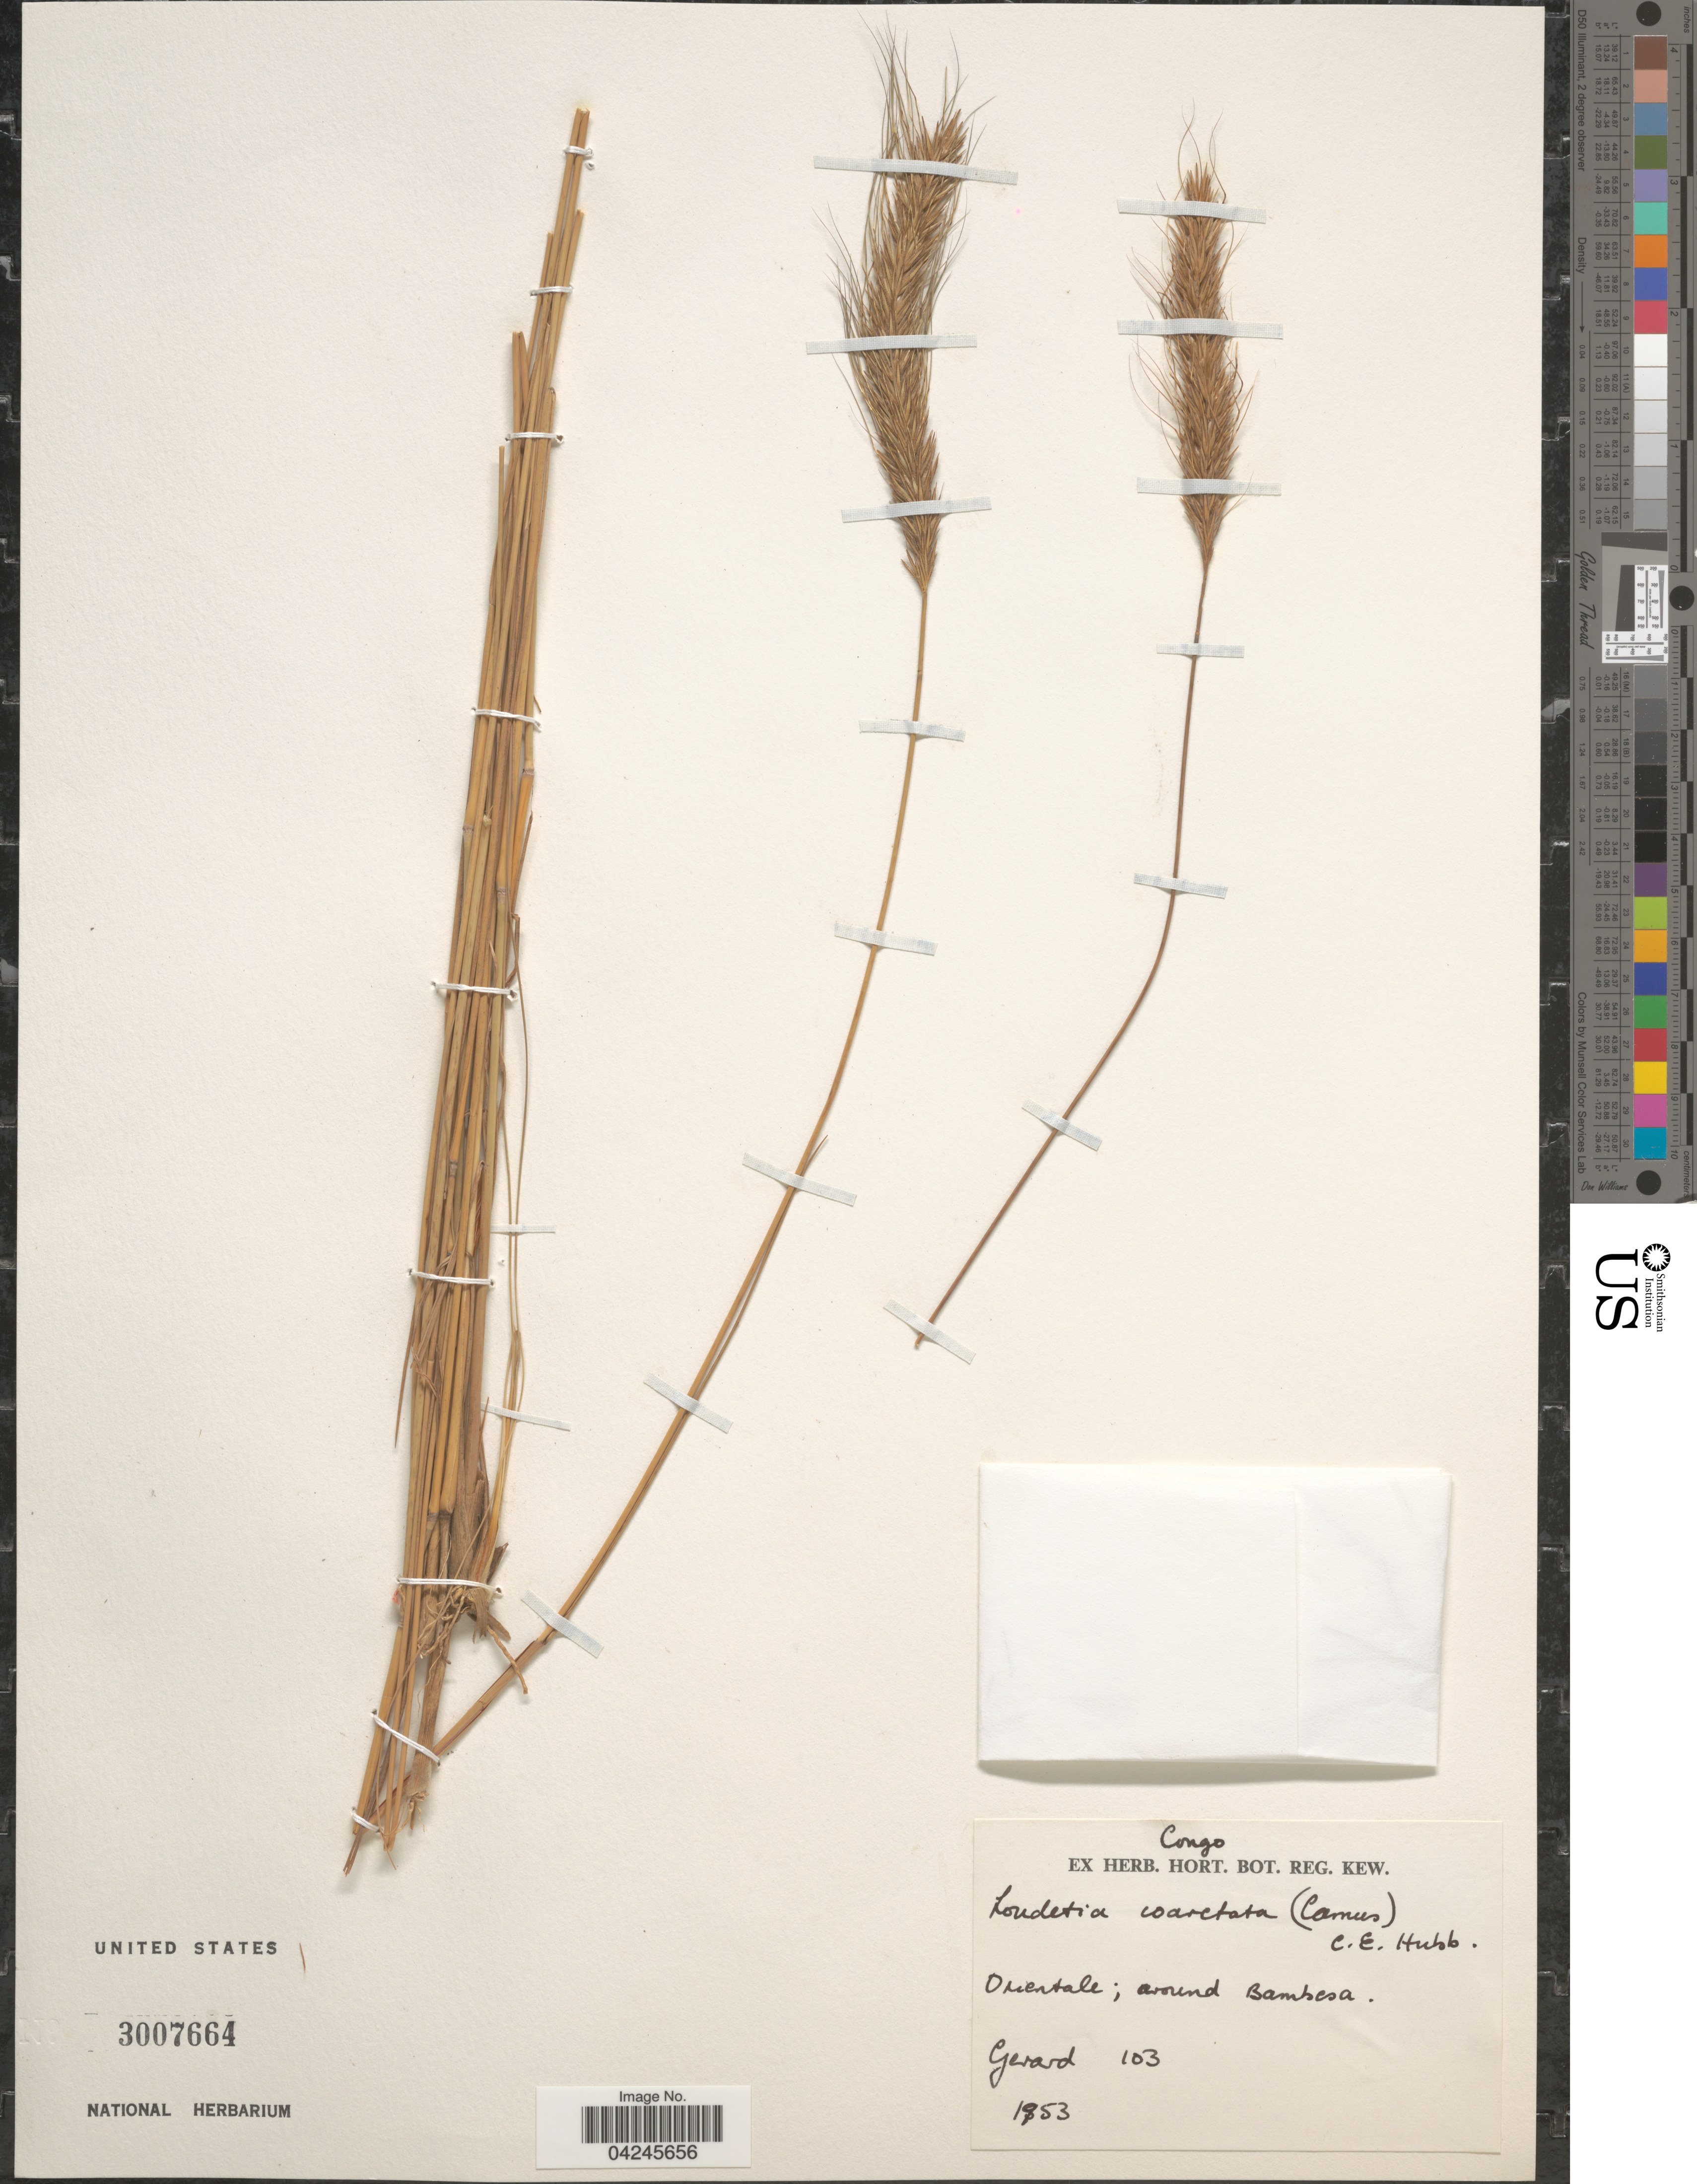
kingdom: Plantae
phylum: Tracheophyta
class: Liliopsida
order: Poales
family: Poaceae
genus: Loudetia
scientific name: Loudetia coarctata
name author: (A. Camus) C. E. Hubb.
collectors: -. Gerard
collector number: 103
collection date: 1953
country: Congo, Democratic Republic of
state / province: Bas-Uele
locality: Congo. Around Bambesa.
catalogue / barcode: US 3007664